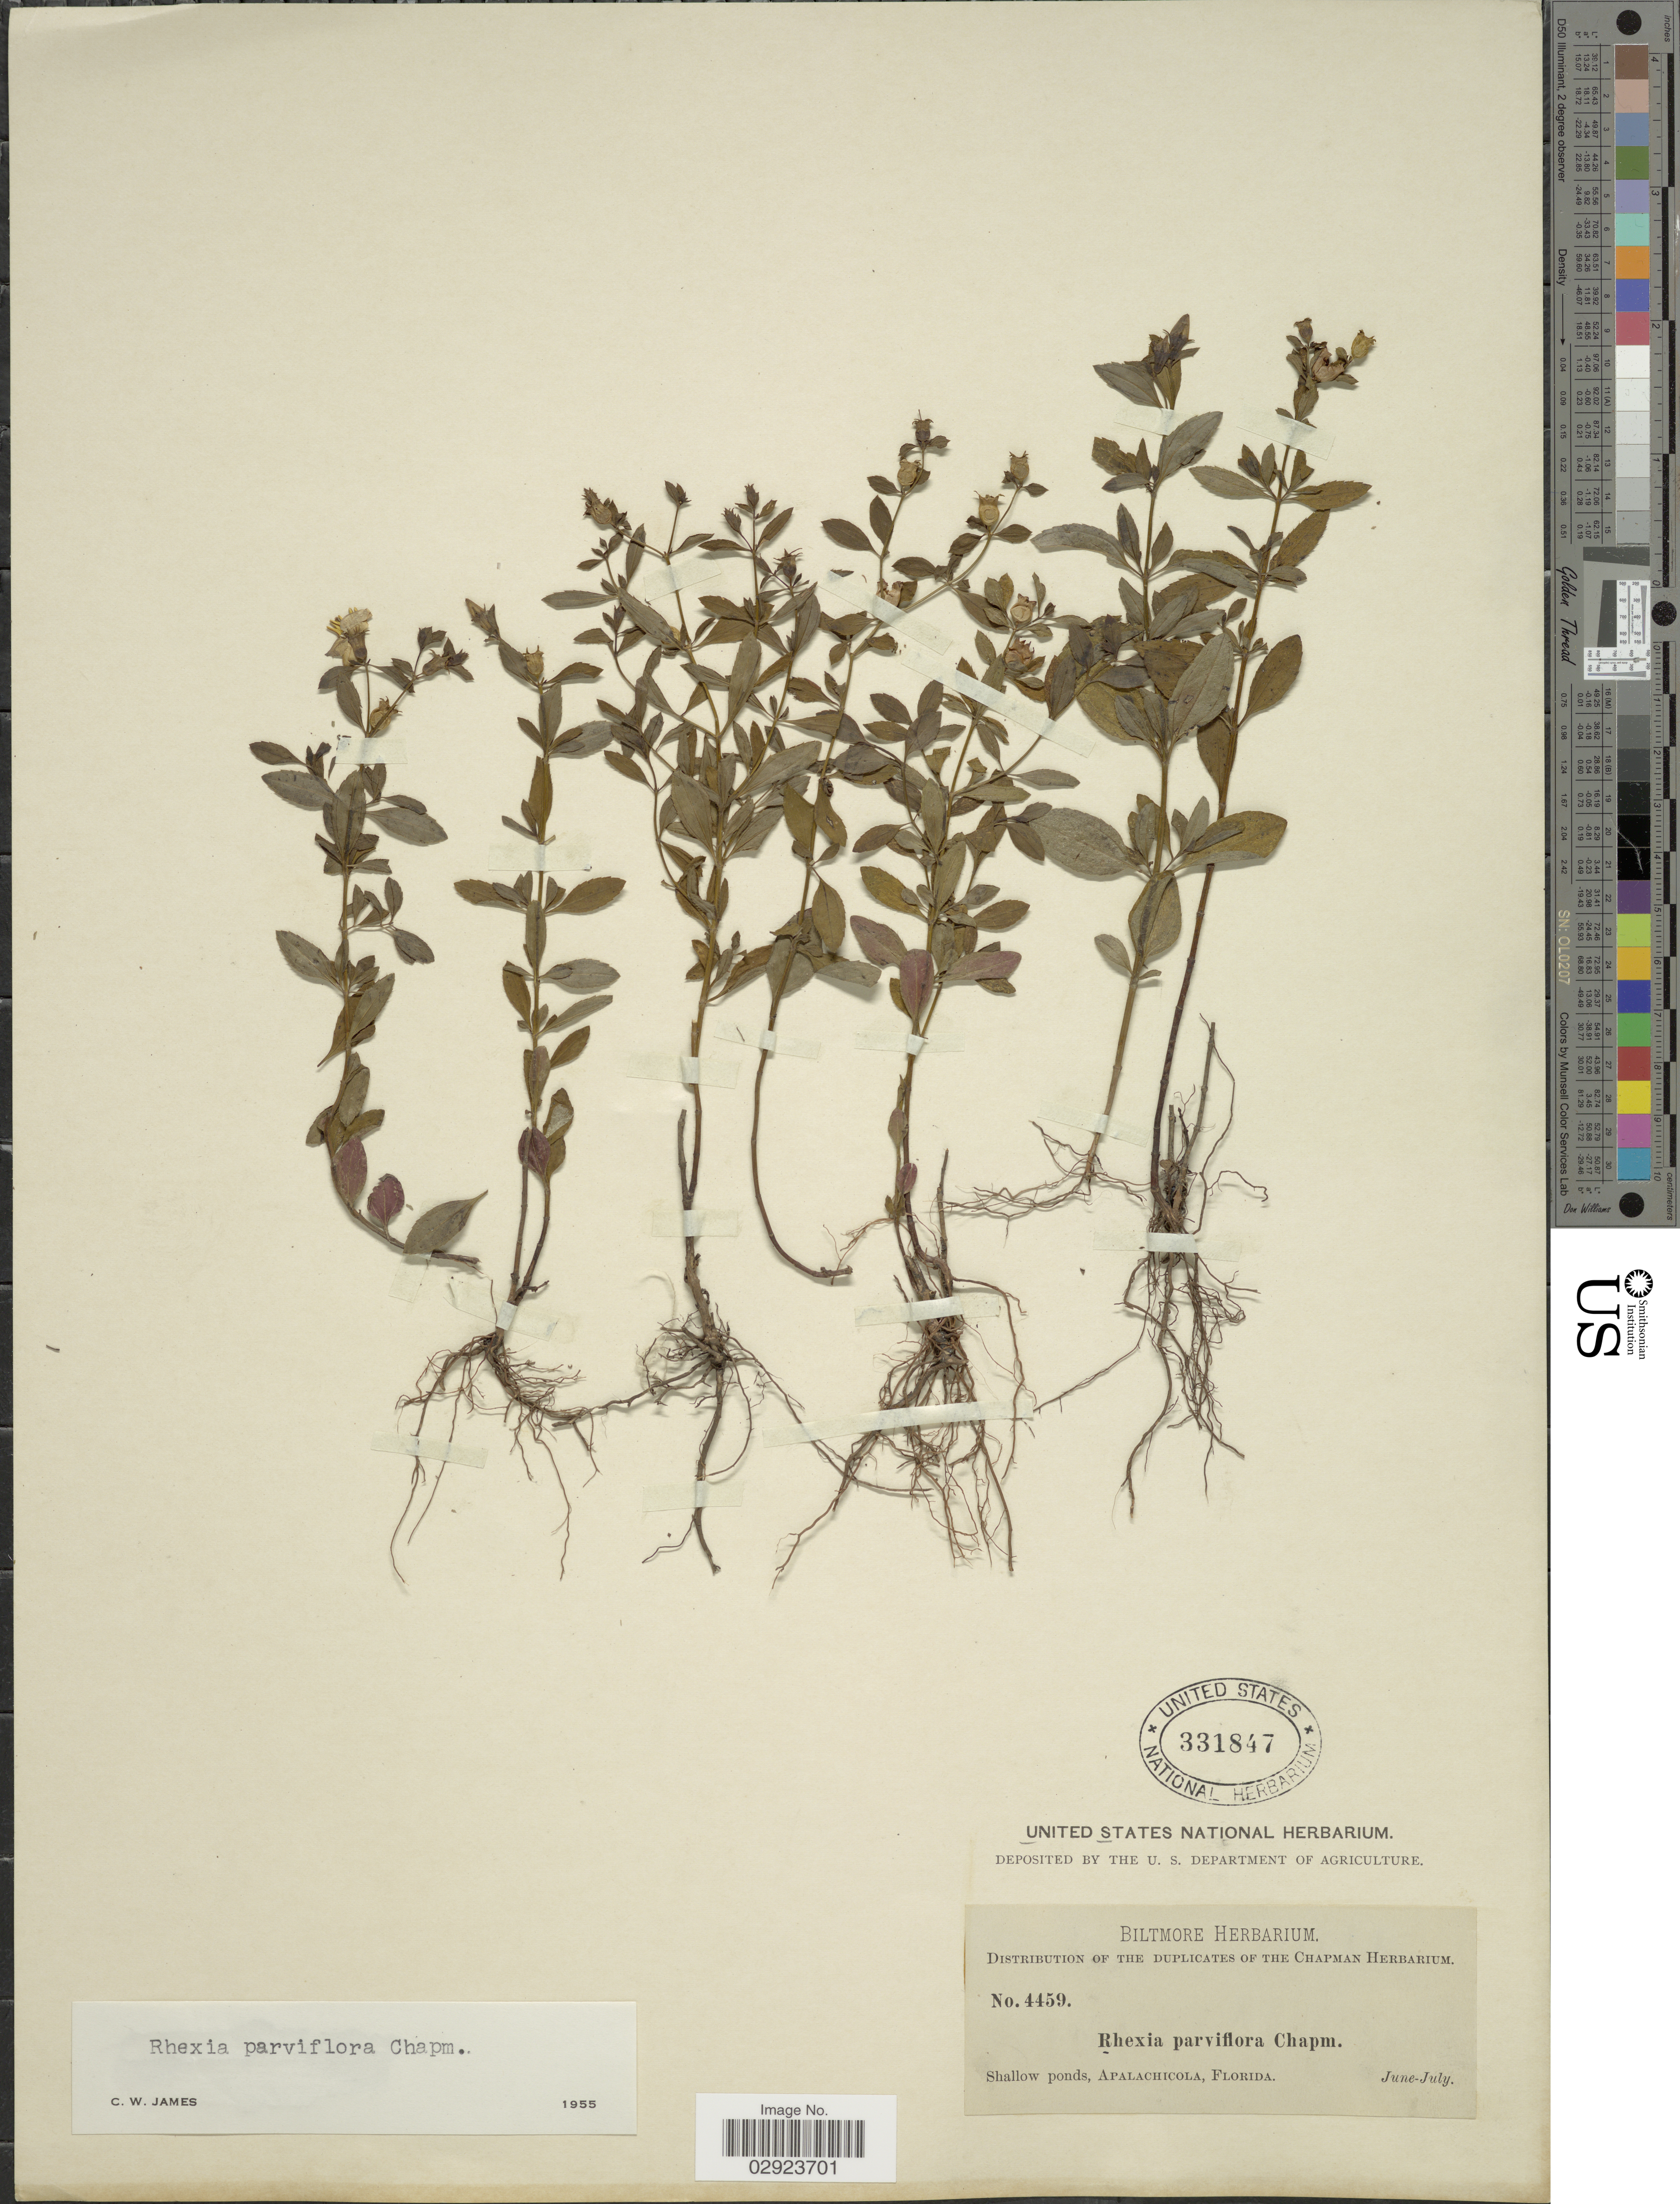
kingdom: Plantae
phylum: Tracheophyta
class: Magnoliopsida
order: Myrtales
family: Melastomataceae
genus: Rhexia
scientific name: Rhexia parviflora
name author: Chapm.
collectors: ex herb. Biltmore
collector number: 4459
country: United States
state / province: Florida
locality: Apalachicola.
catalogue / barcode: US 331847